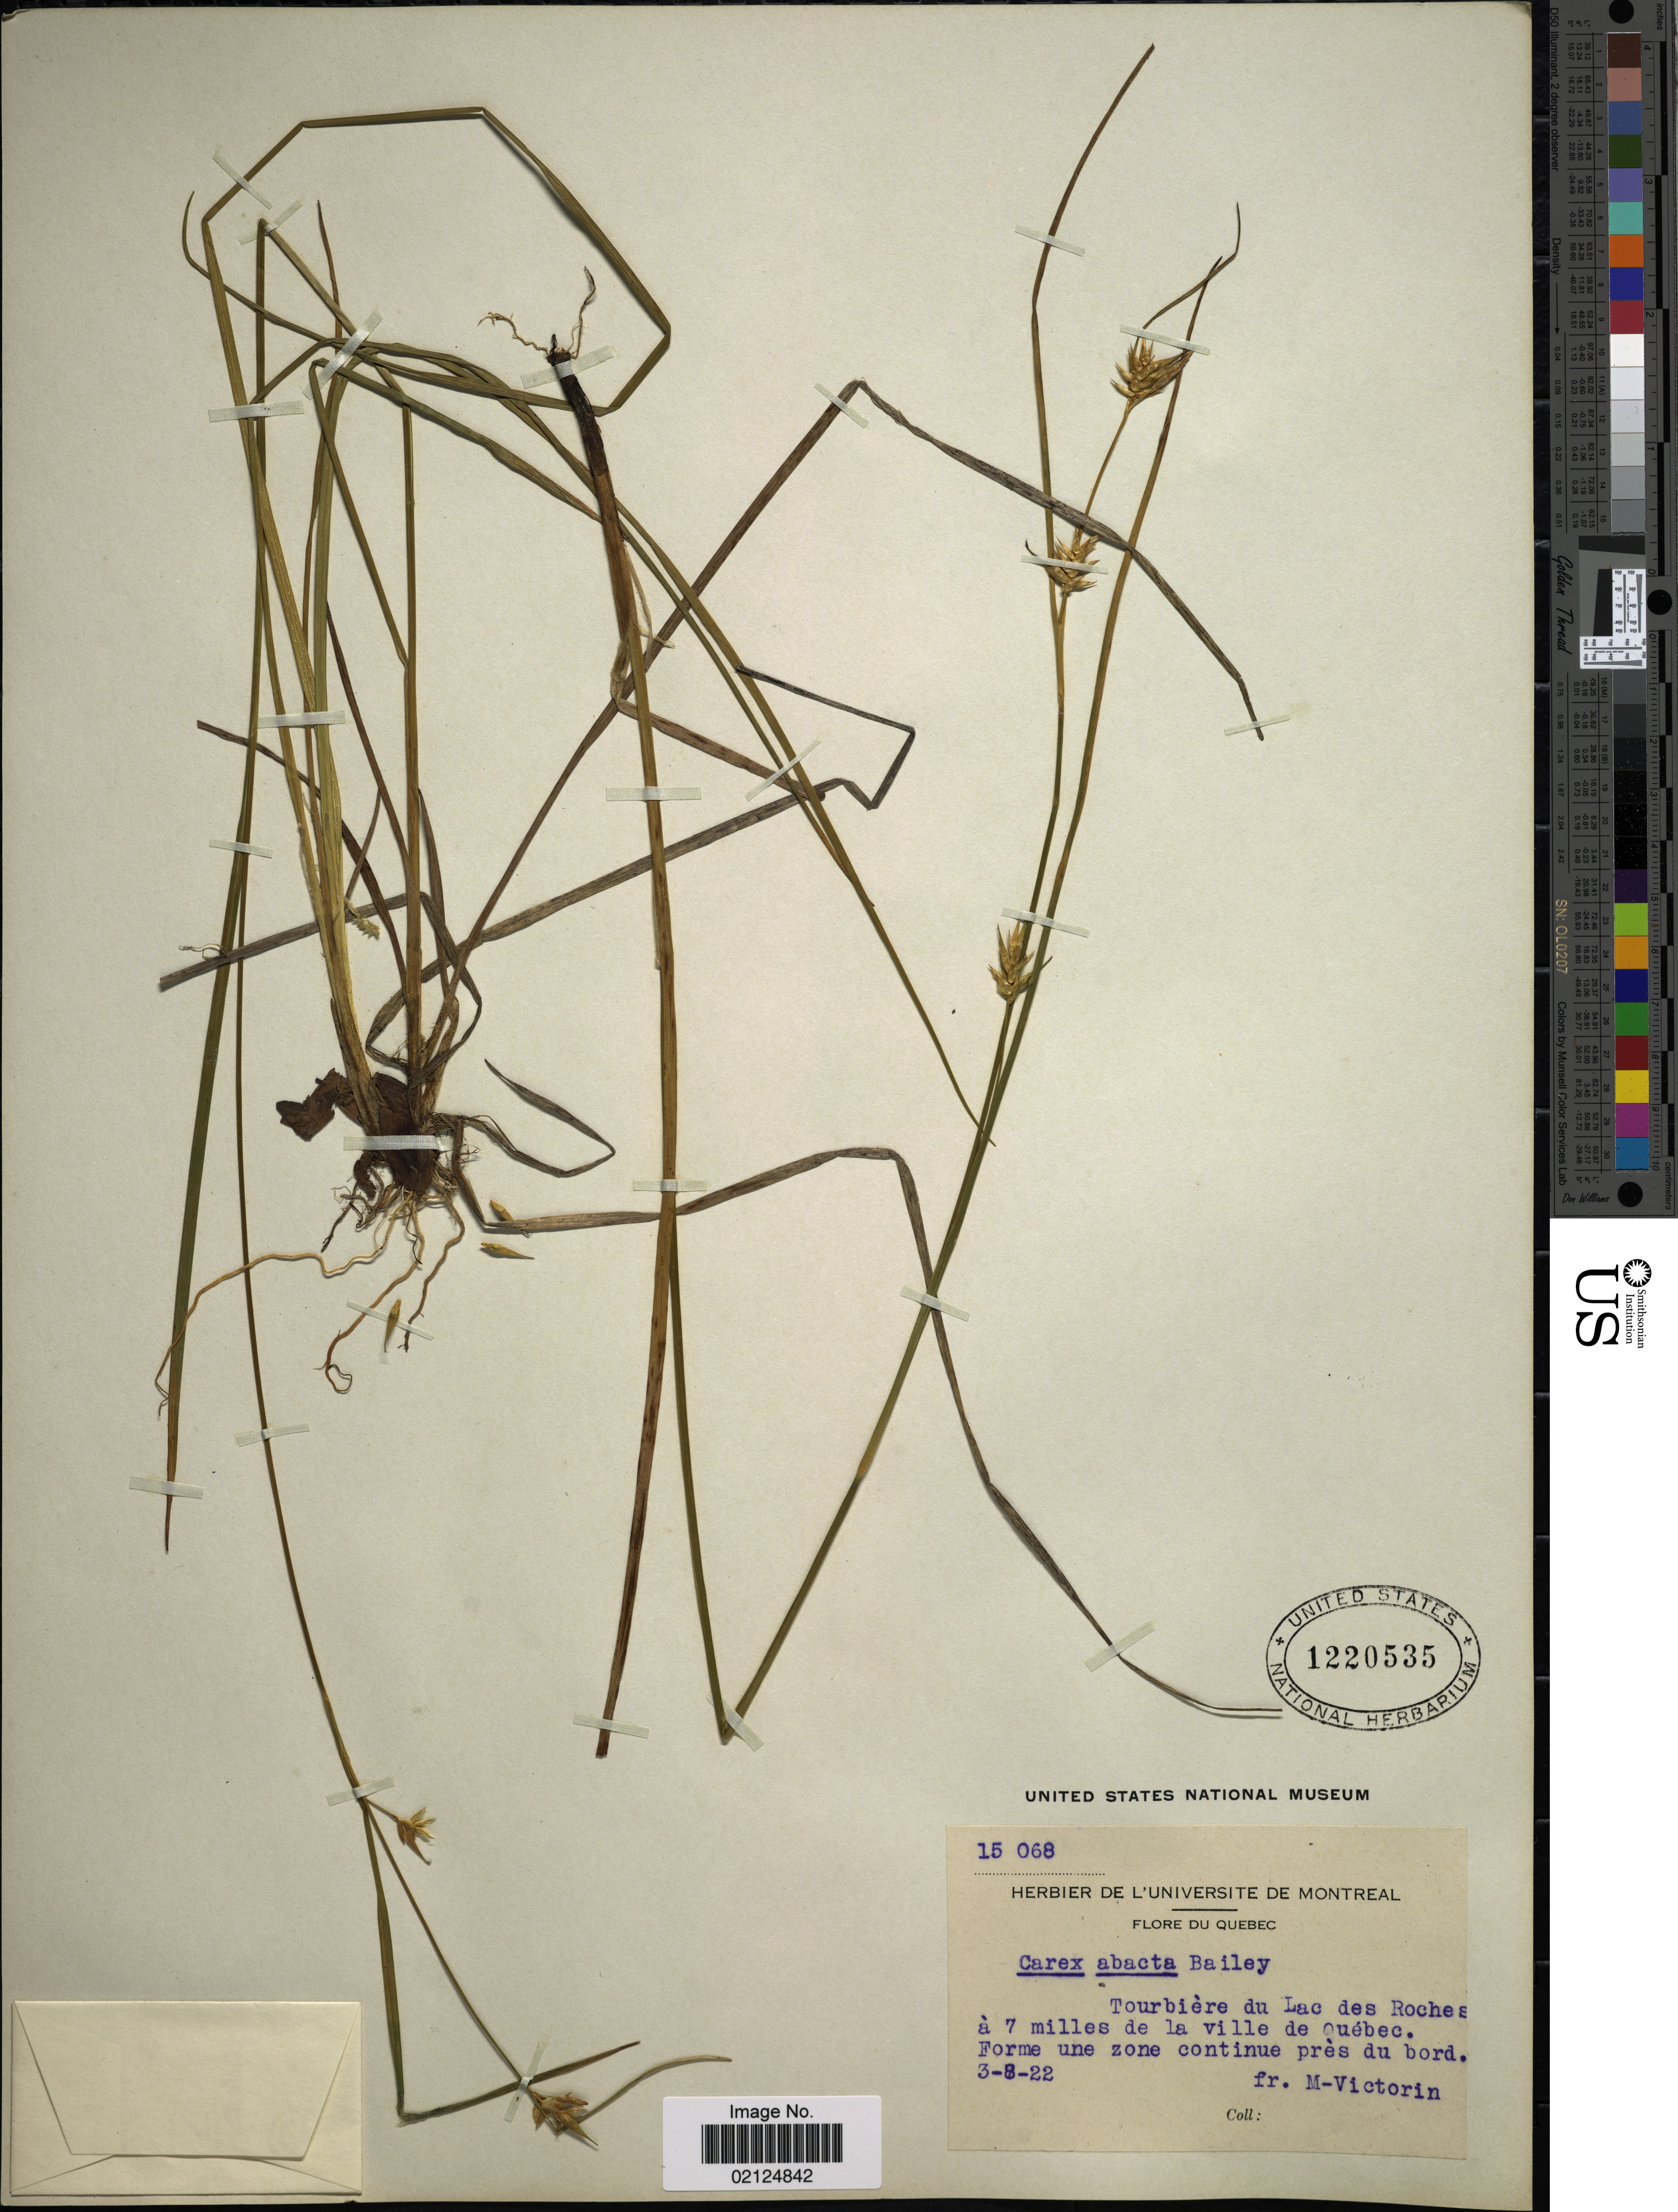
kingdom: Plantae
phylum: Tracheophyta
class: Liliopsida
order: Poales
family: Cyperaceae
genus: Carex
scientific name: Carex michauxiana subsp. michauxiana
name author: Boeckeler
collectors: Fr. Marie-Victorin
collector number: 15068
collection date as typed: Transcribed d/m/y: 3/8/22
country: Canada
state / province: Quebec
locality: Tourbiere du lac des Roches a 7 milles de la ville de Quebec, Forme une zone continue pres du bord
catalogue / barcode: US 1220535